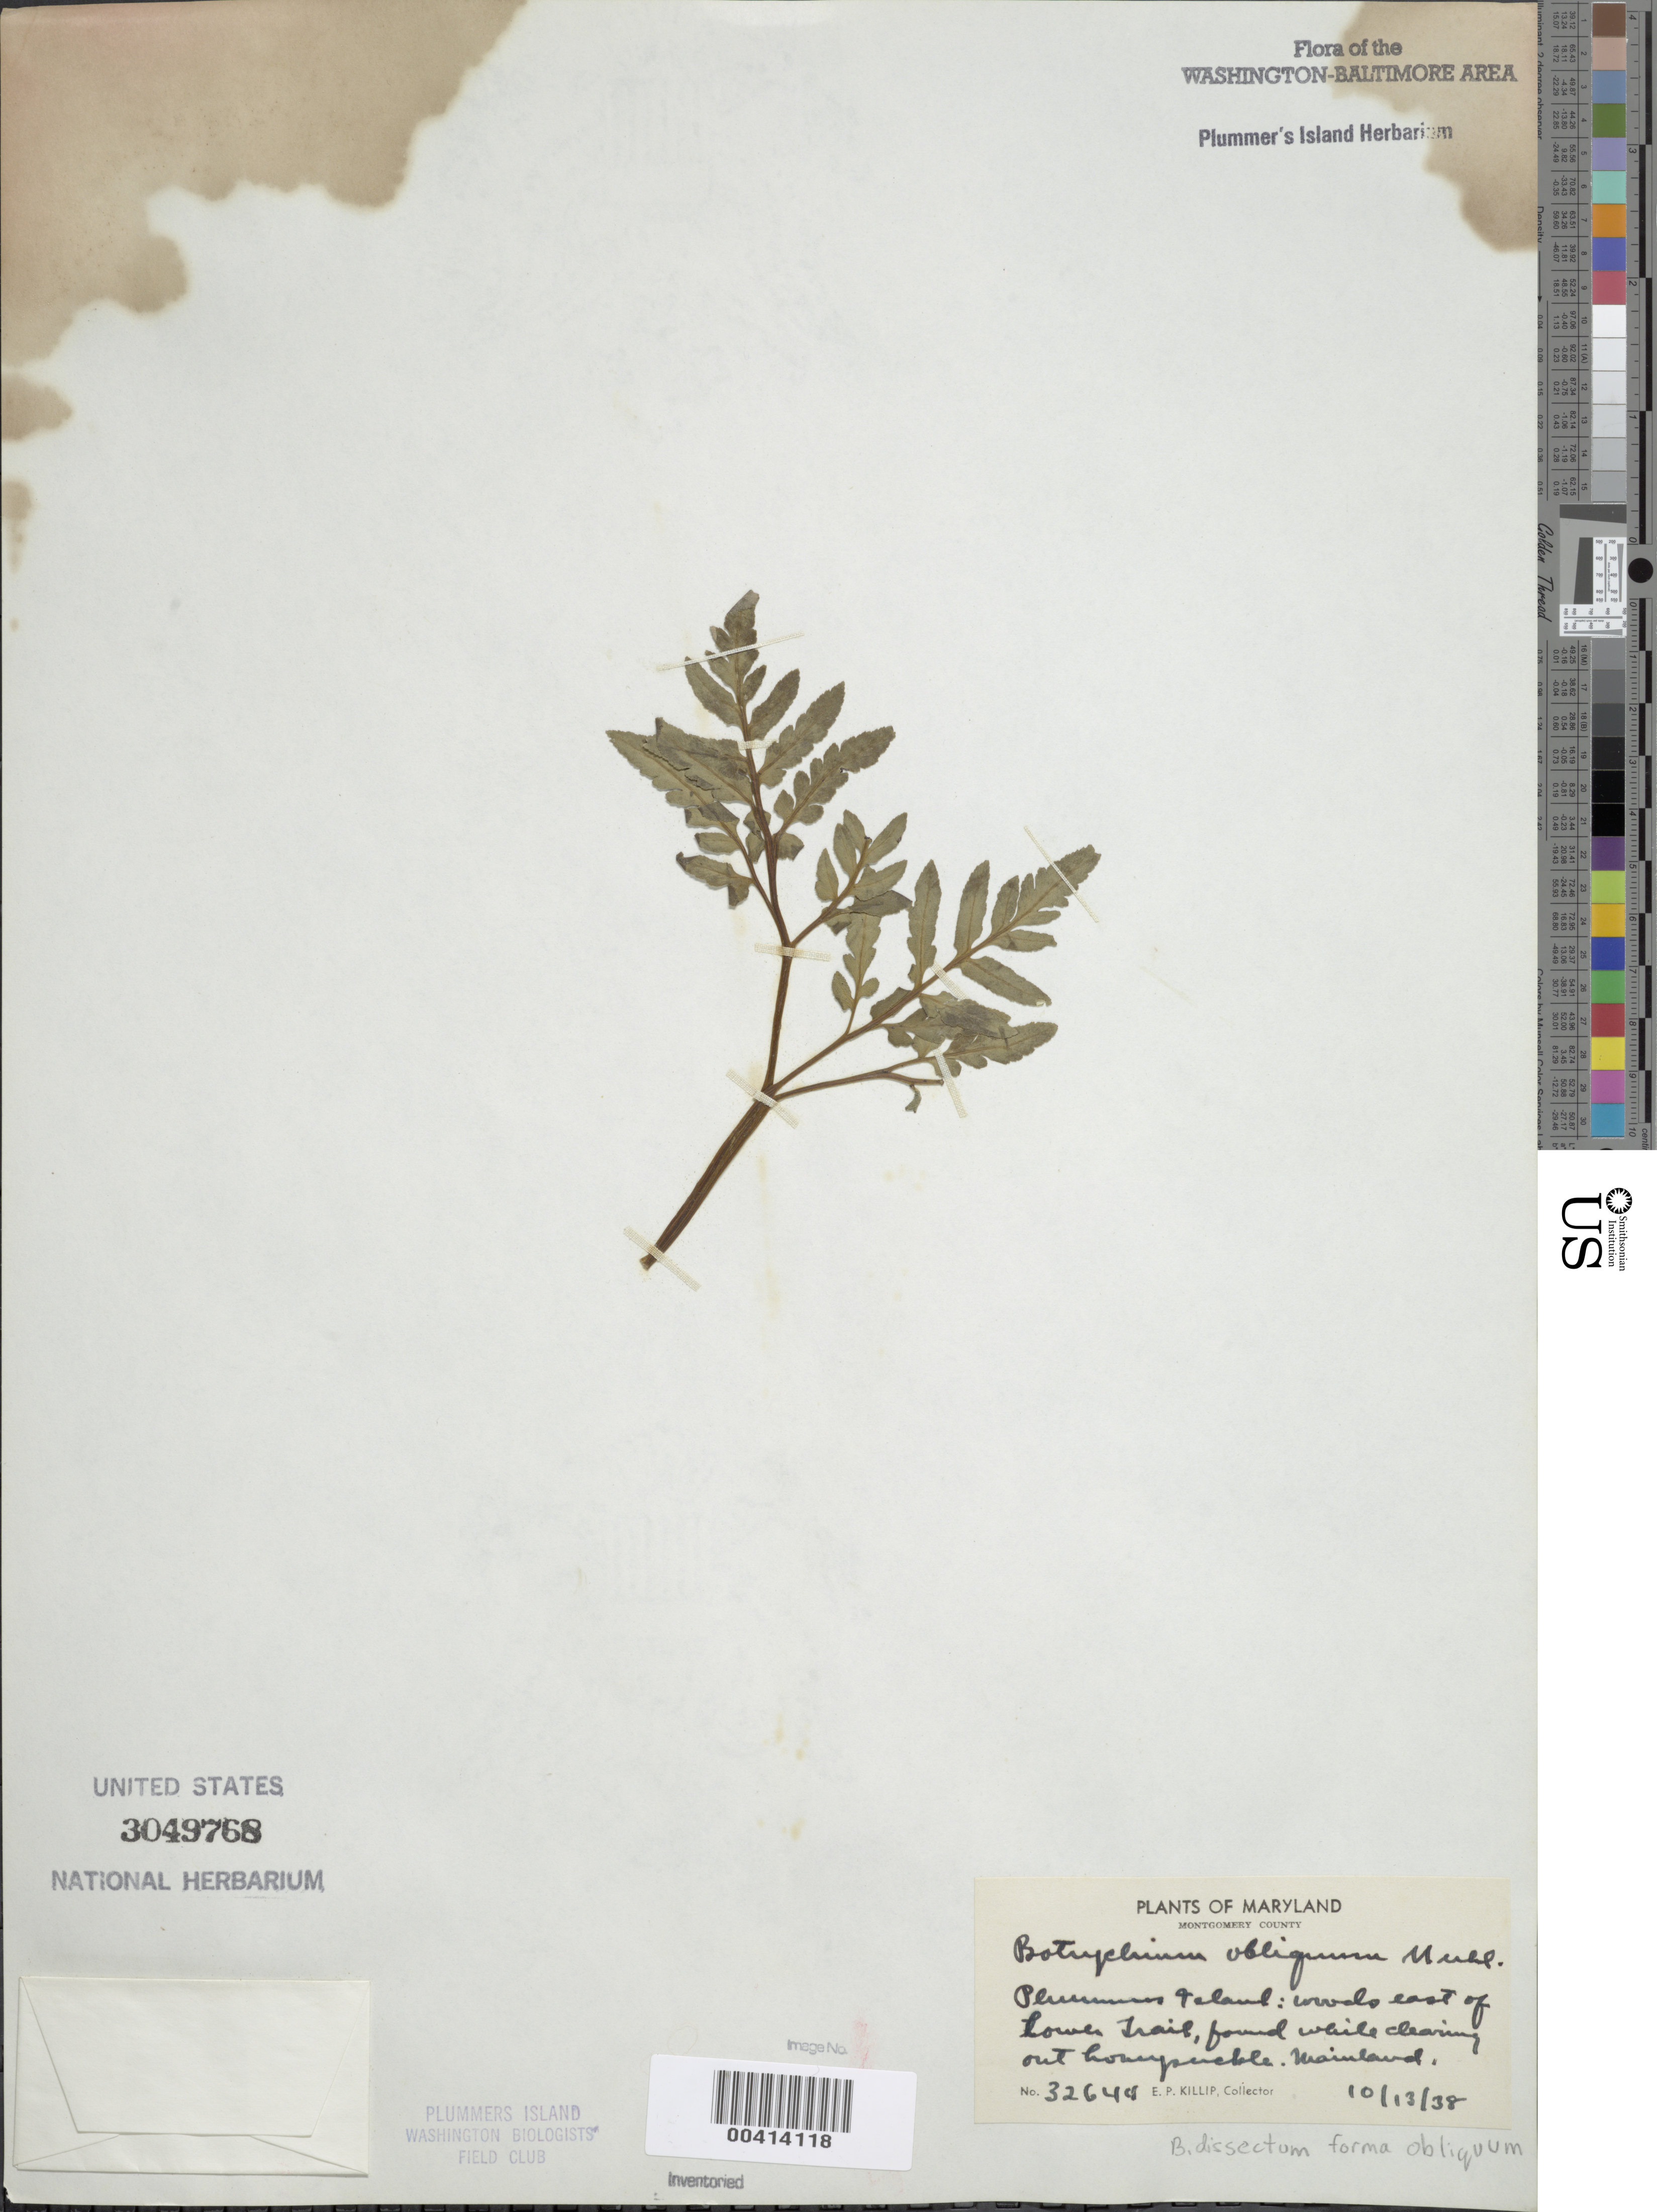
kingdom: Plantae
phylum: Tracheophyta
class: Polypodiopsida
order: Ophioglossales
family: Ophioglossaceae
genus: Botrychium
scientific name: Botrychium dissectum var. obliquum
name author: Clute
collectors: E. P. Killip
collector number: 32644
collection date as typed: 13 Oct 1938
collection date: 1938-10-13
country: United States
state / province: Maryland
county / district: Montgomery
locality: Plummer's Island; mainland, woods east of lower Trail, found while clearing out honeysuckle C. & O. Canal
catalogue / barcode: US 3049768